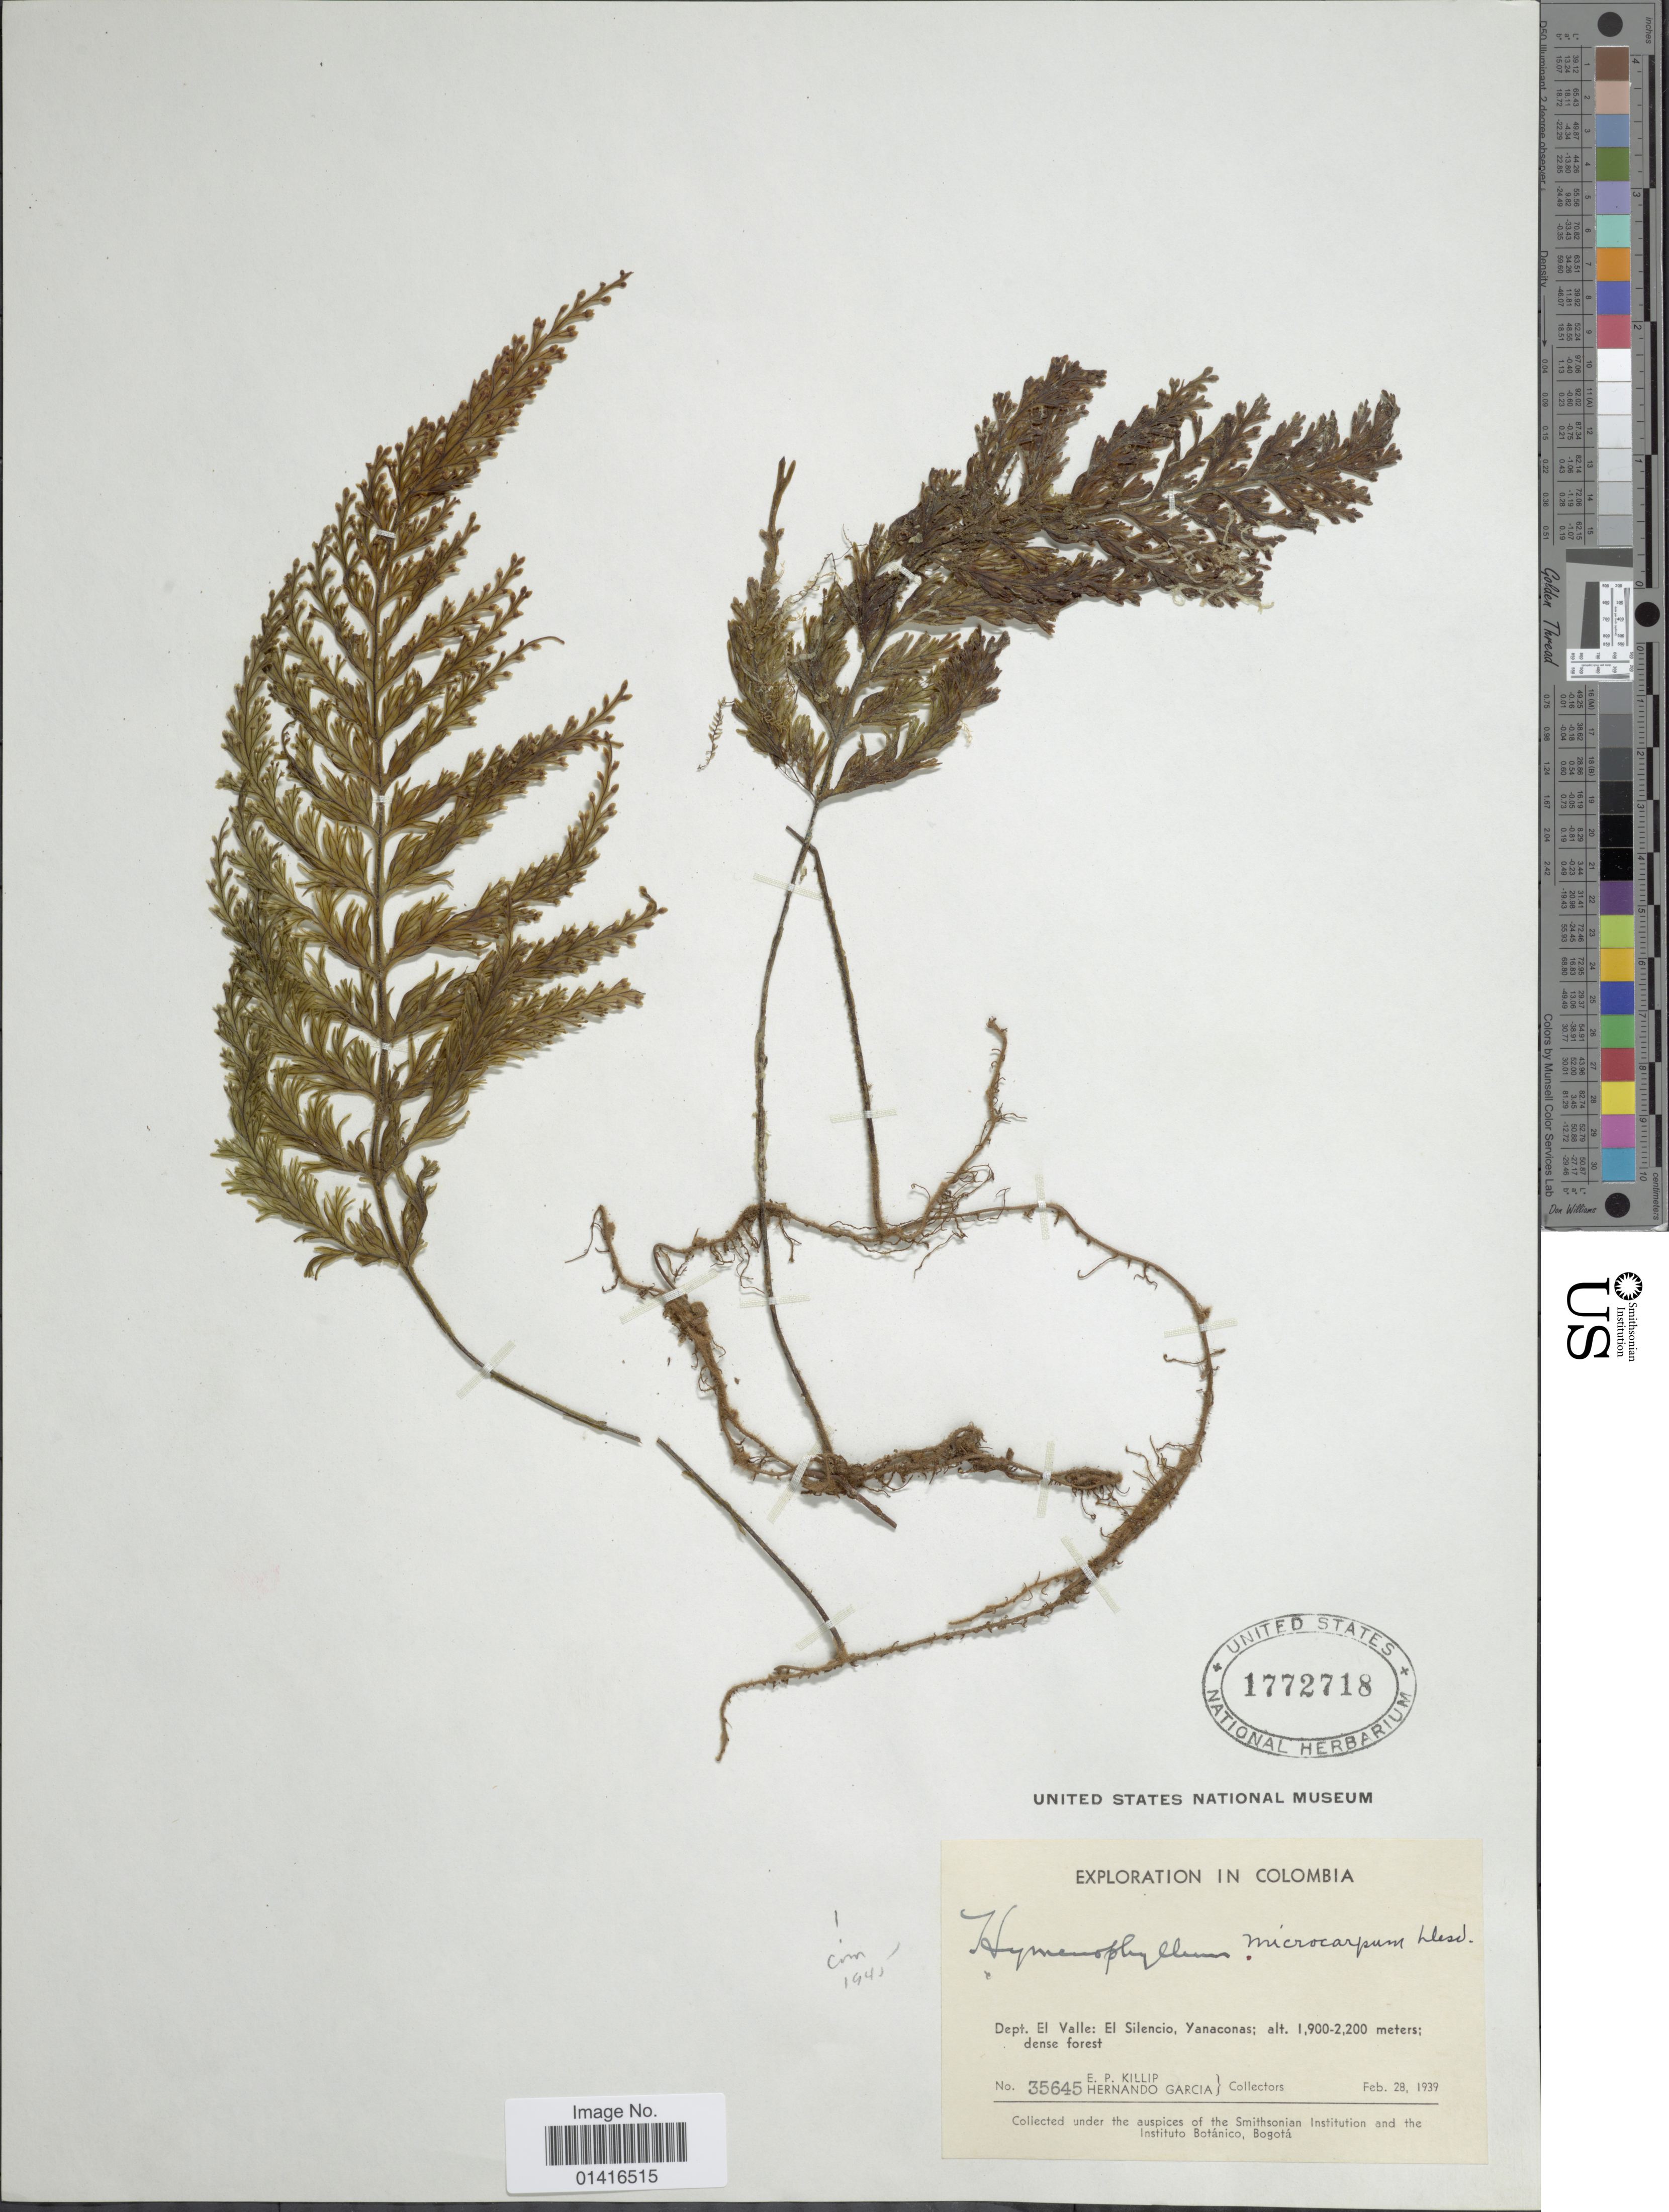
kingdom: Plantae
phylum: Tracheophyta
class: Polypodiopsida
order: Hymenophyllales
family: Hymenophyllaceae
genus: Hymenophyllum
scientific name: Hymenophyllum microcarpum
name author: (Desv.) Lellinger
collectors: E. P. Killip & H. Garcia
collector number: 35645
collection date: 1939-02-28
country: Colombia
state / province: Valle del Cauca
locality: Dept. El Valle: El Silencio, Yanaconas.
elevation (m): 1900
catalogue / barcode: US 1772718